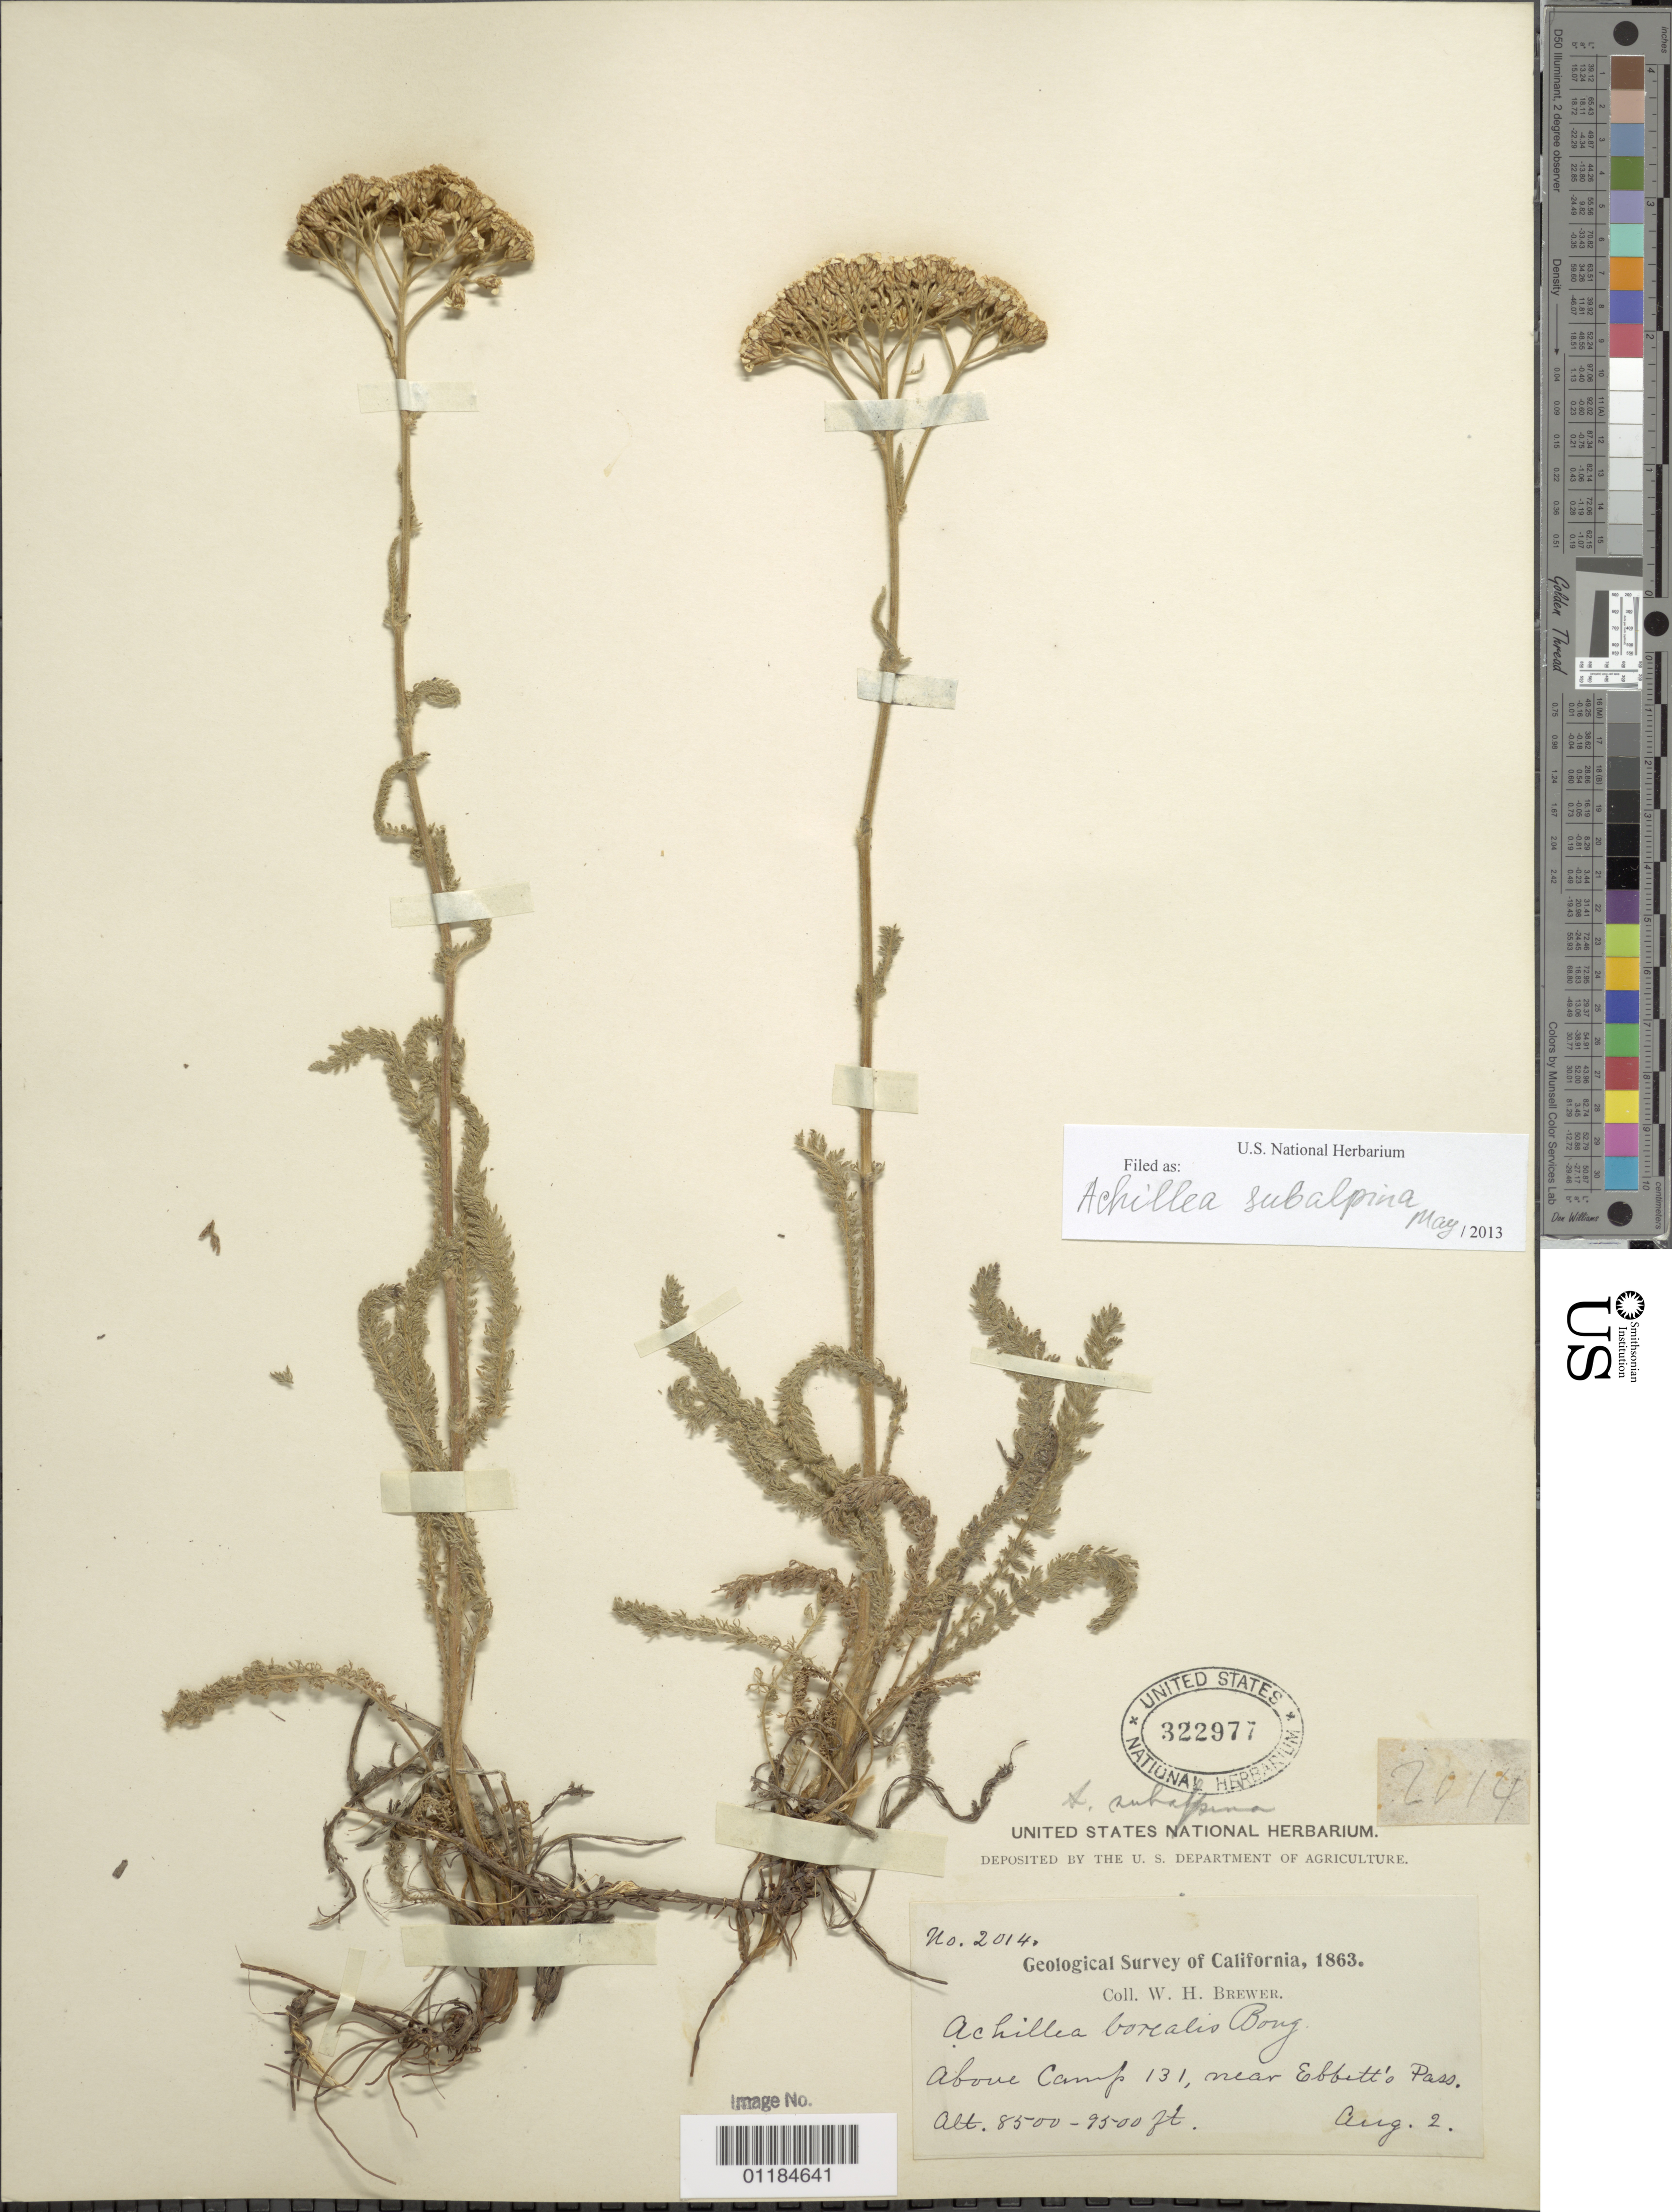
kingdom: Plantae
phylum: Tracheophyta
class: Magnoliopsida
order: Asterales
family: Asteraceae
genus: Achillea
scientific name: Achillea subalpina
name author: Greene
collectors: W. H. Brewer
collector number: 2014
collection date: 1863-08-02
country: United States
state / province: California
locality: above Camp 181, near Ebbott's Pass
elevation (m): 2591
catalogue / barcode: US 322977